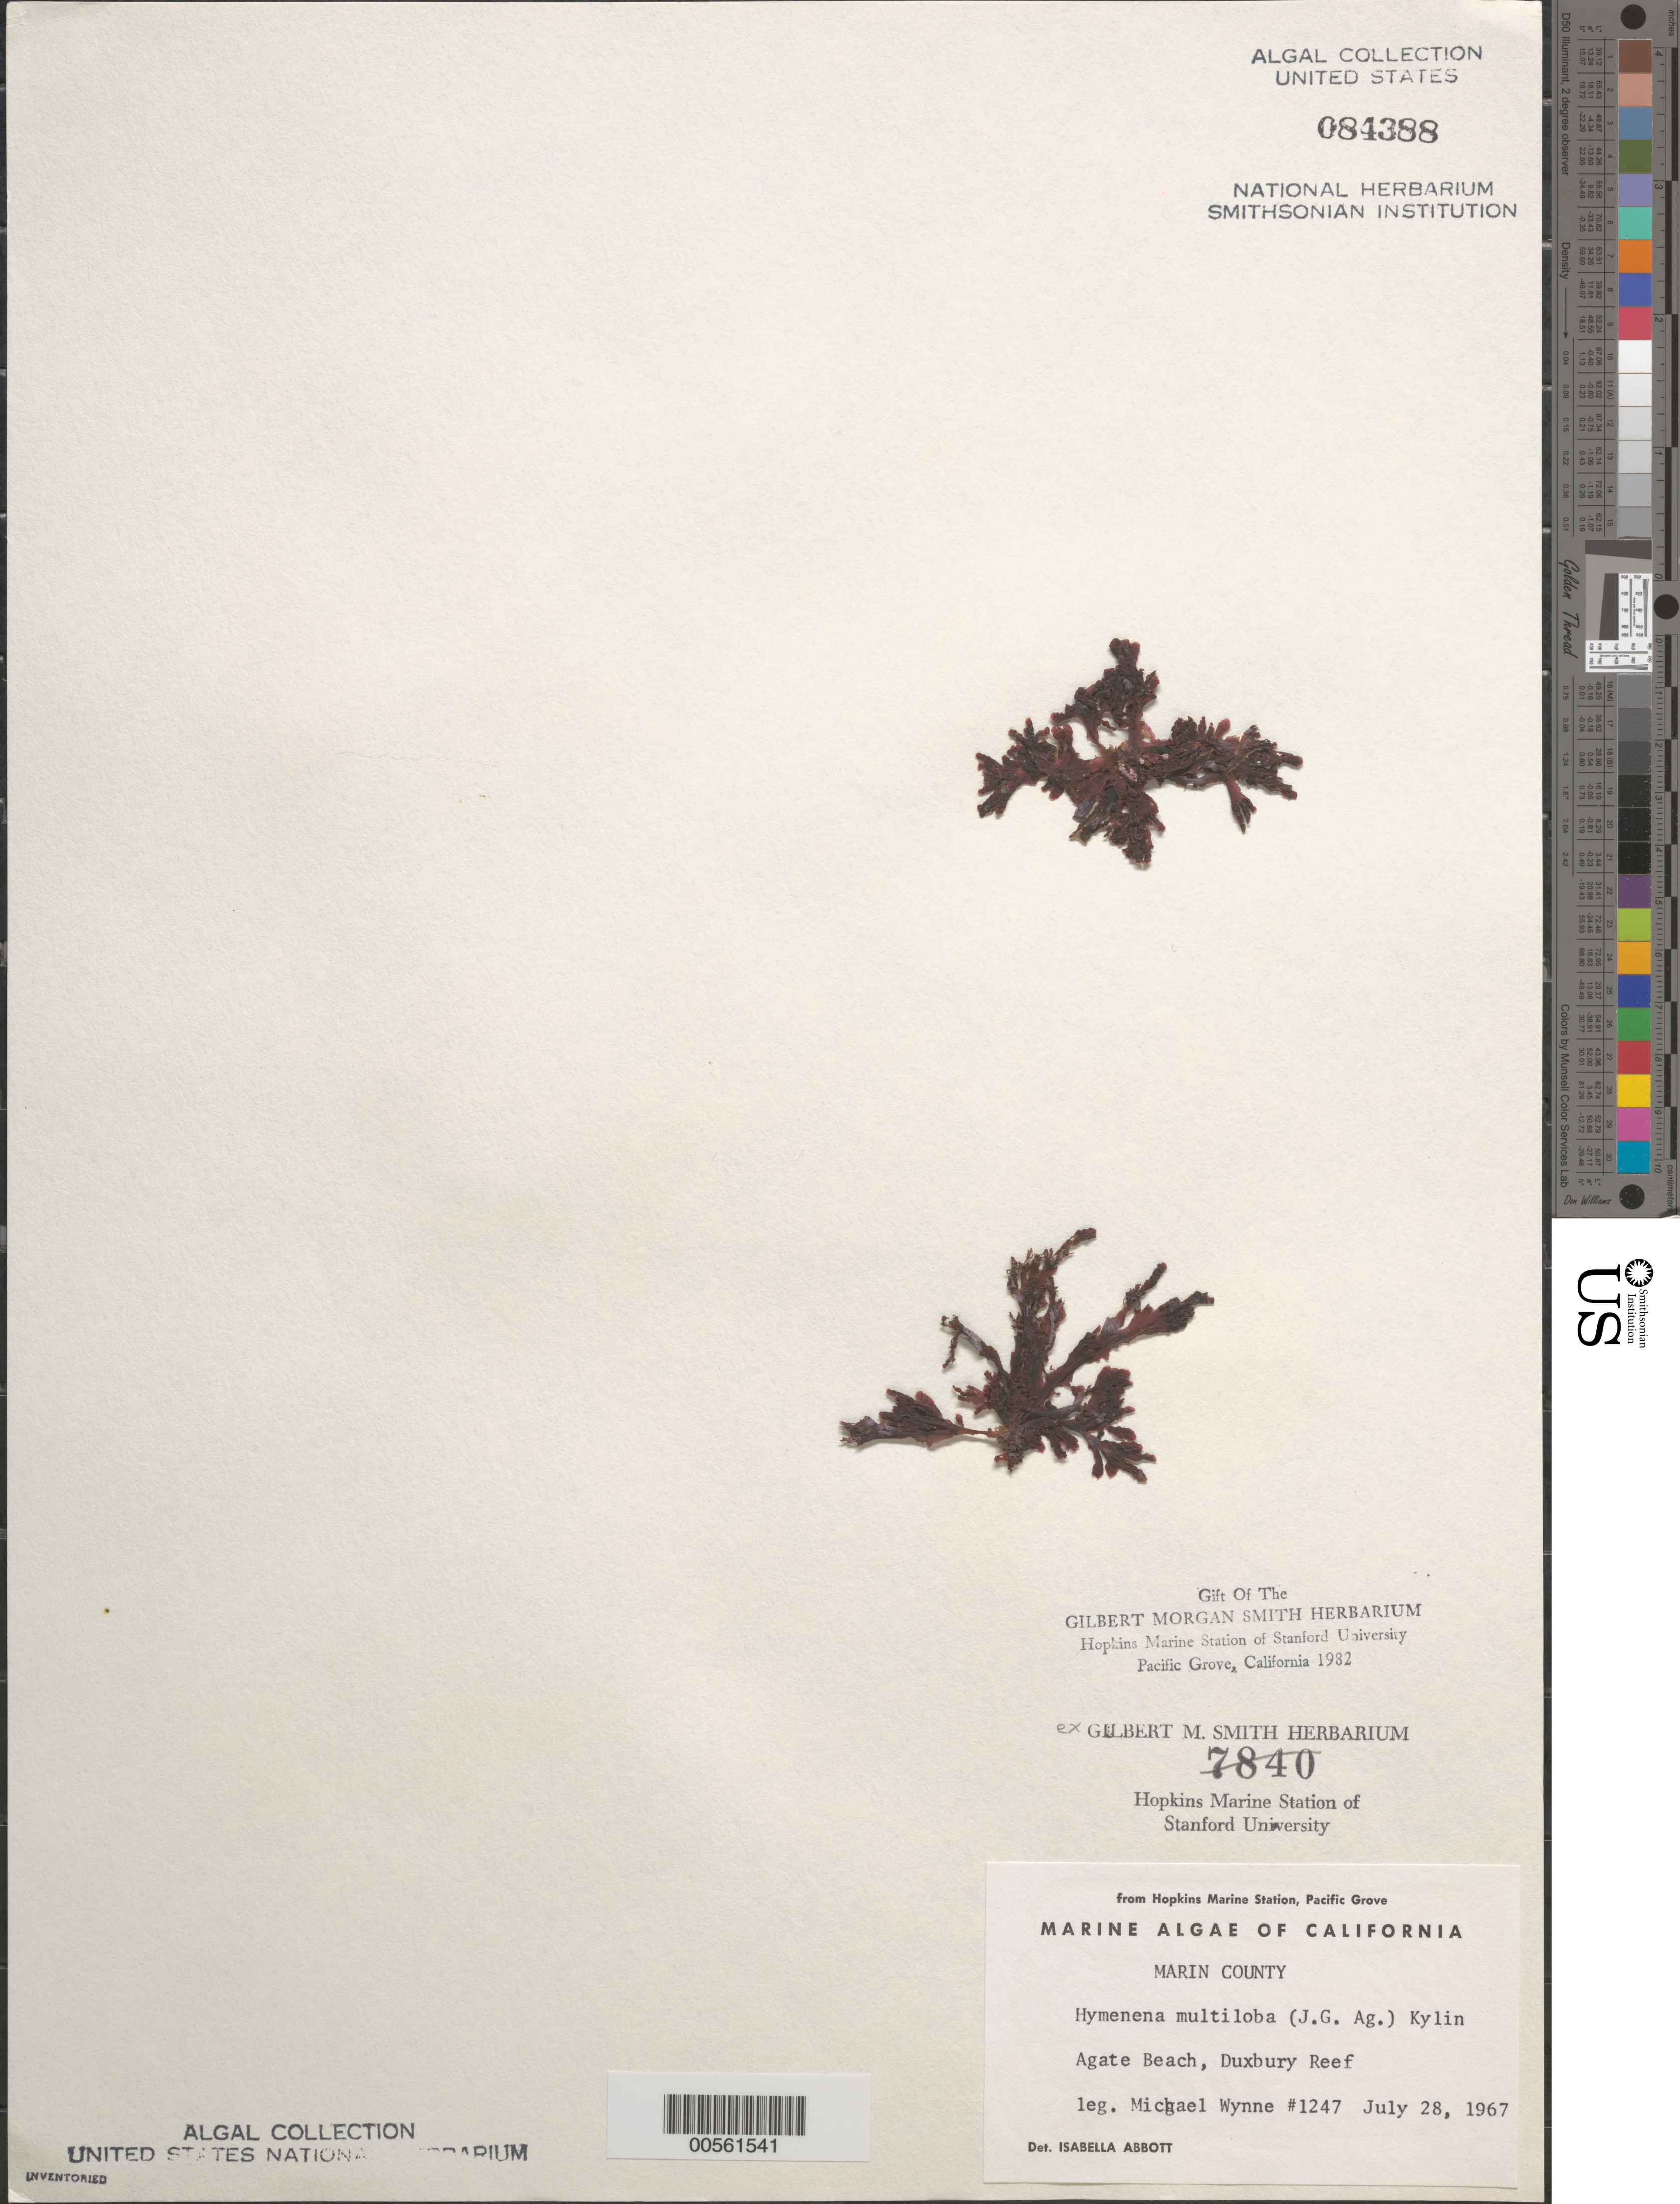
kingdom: Plantae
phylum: Rhodophyta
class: Florideophyceae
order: Ceramiales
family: Delesseriaceae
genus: Hymenena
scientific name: Hymenena multiloba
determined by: Abbott, Isabella A.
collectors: M.J. Wynne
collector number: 1247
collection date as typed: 28 Jul 1967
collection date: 1967-07-28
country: United States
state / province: California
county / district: Marin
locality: Agate Beach, Duxbury Reef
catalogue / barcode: US 84388